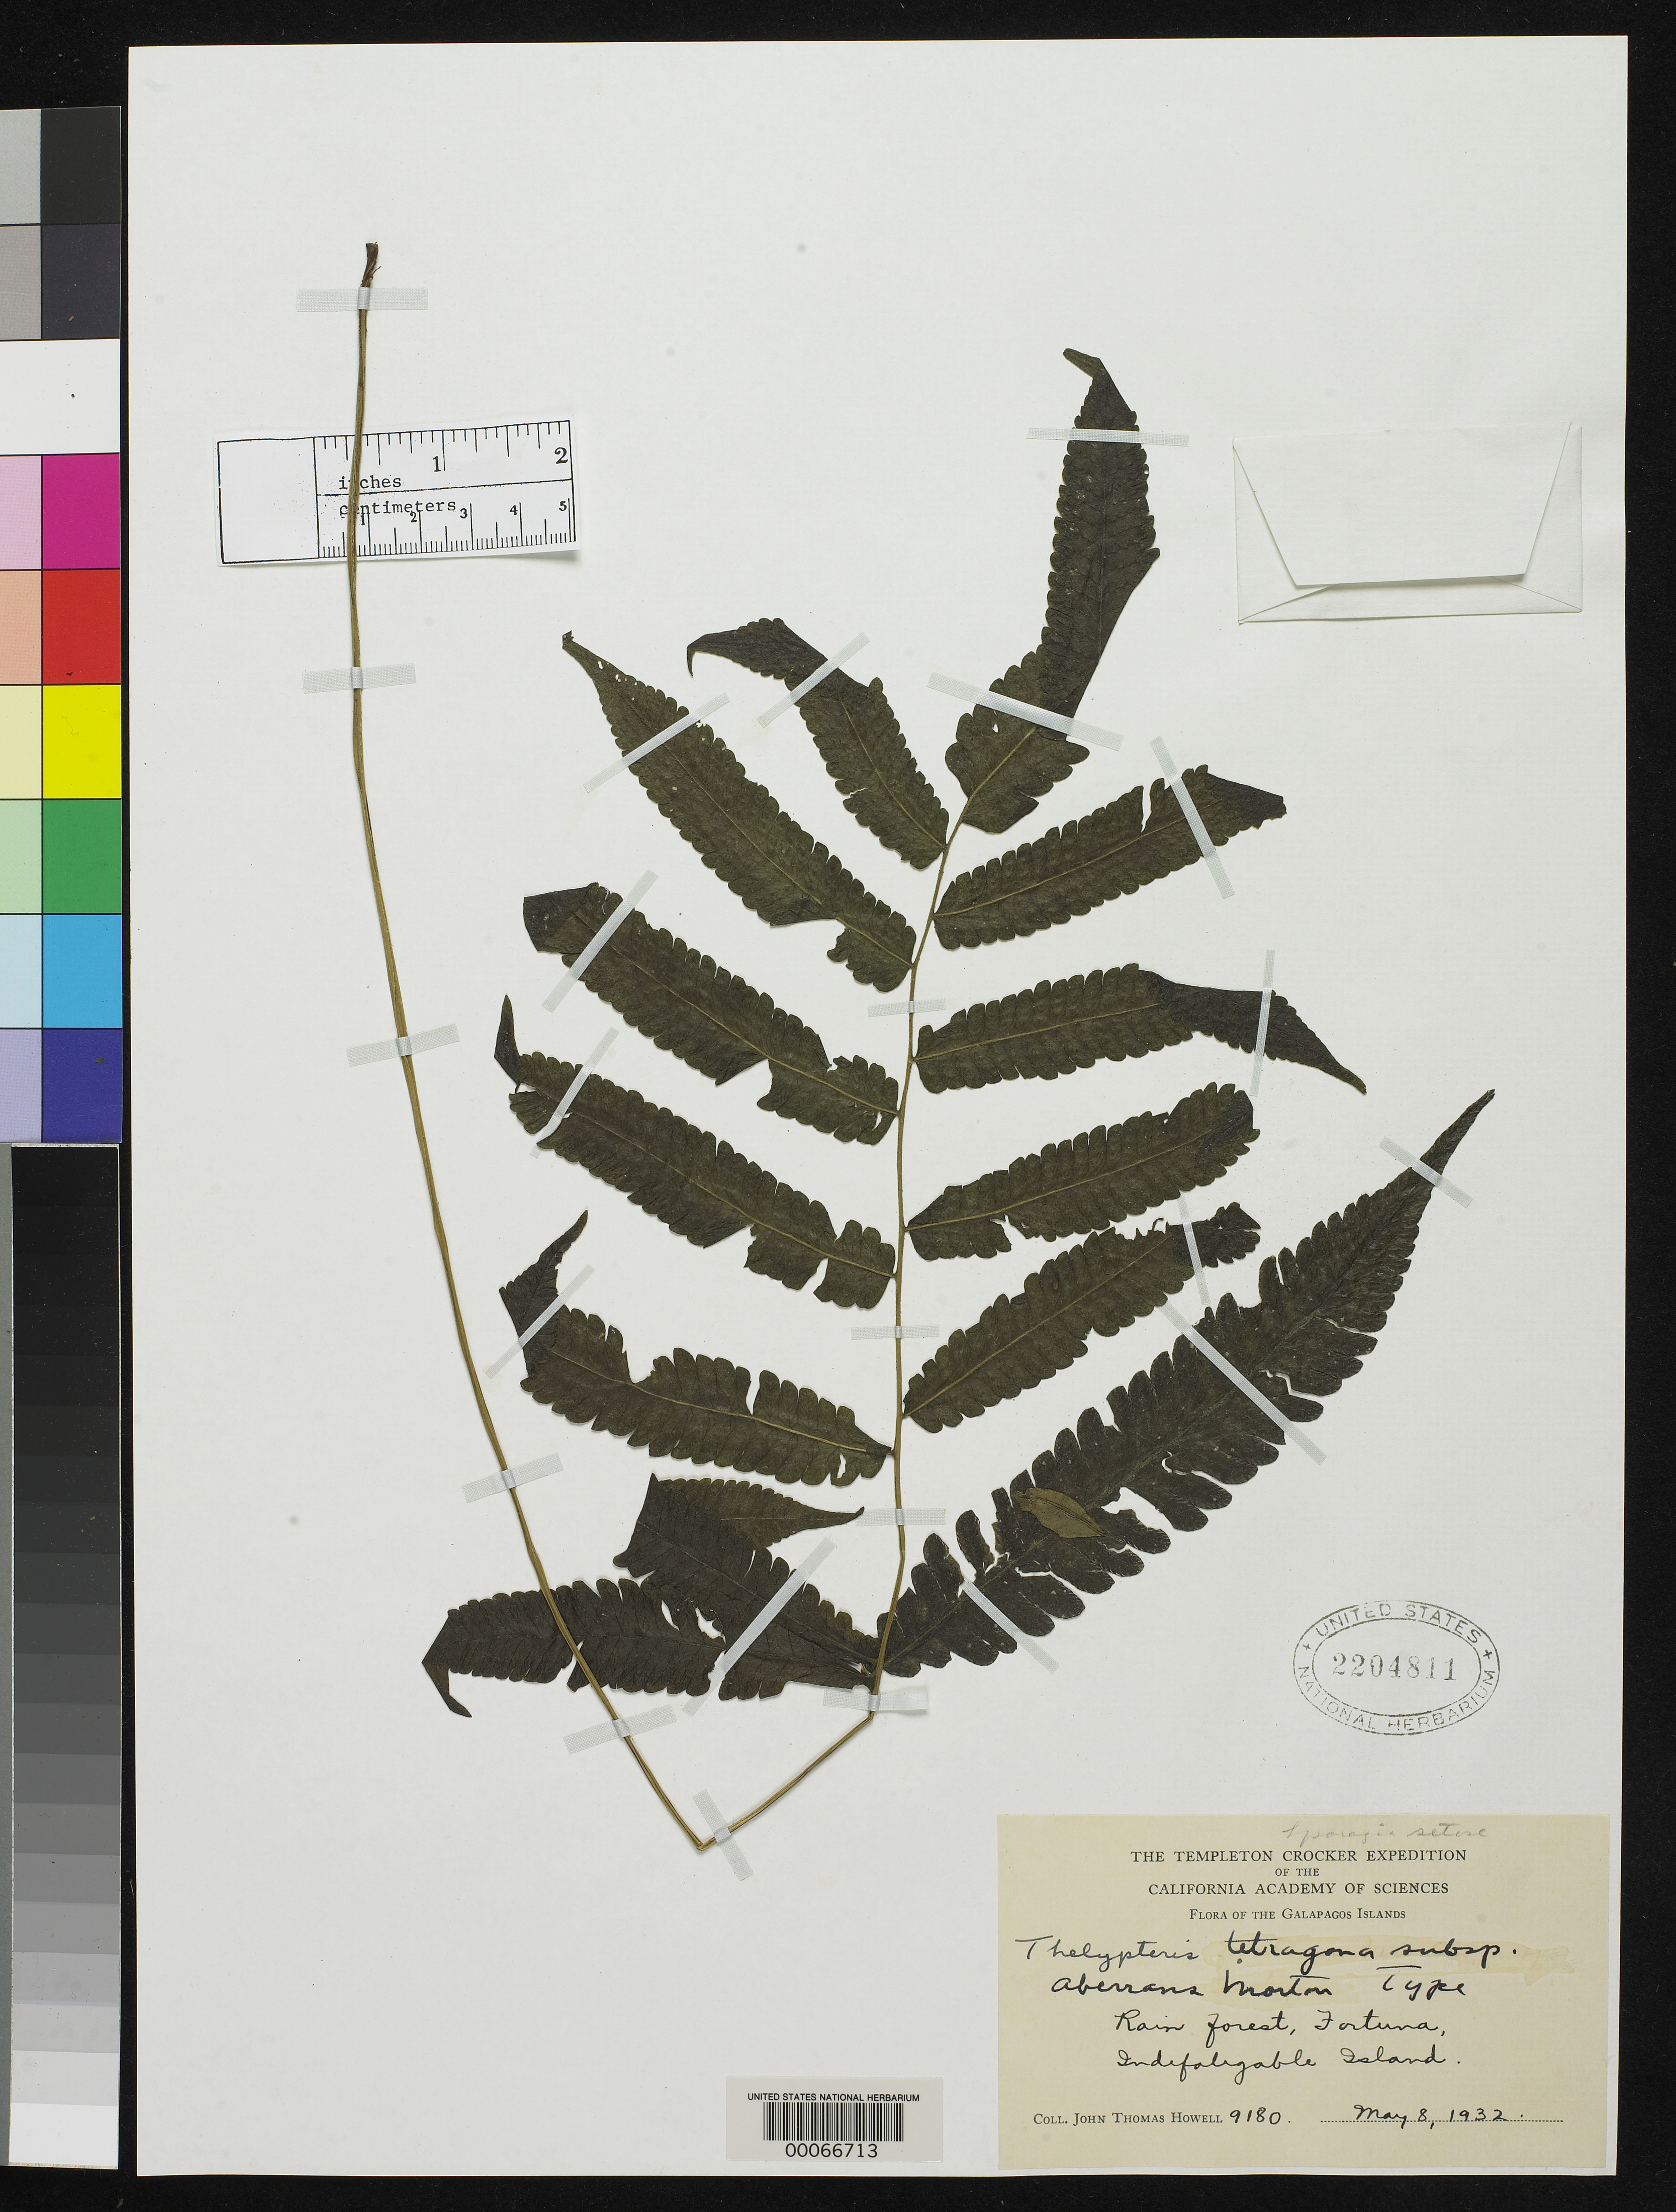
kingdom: Plantae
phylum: Tracheophyta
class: Polypodiopsida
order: Polypodiales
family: Thelypteridaceae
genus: Thelypteris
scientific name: Thelypteris tetragona subsp. aberrans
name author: C.V. Morton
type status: Holotype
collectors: J. T. Howell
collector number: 9180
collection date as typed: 08 May 1932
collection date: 1932-05-08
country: Ecuador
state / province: Colón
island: Santa Cruz [Indefatigable, Chaves]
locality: Fortuna. (Indefatigable I.)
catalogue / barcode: US 2204811